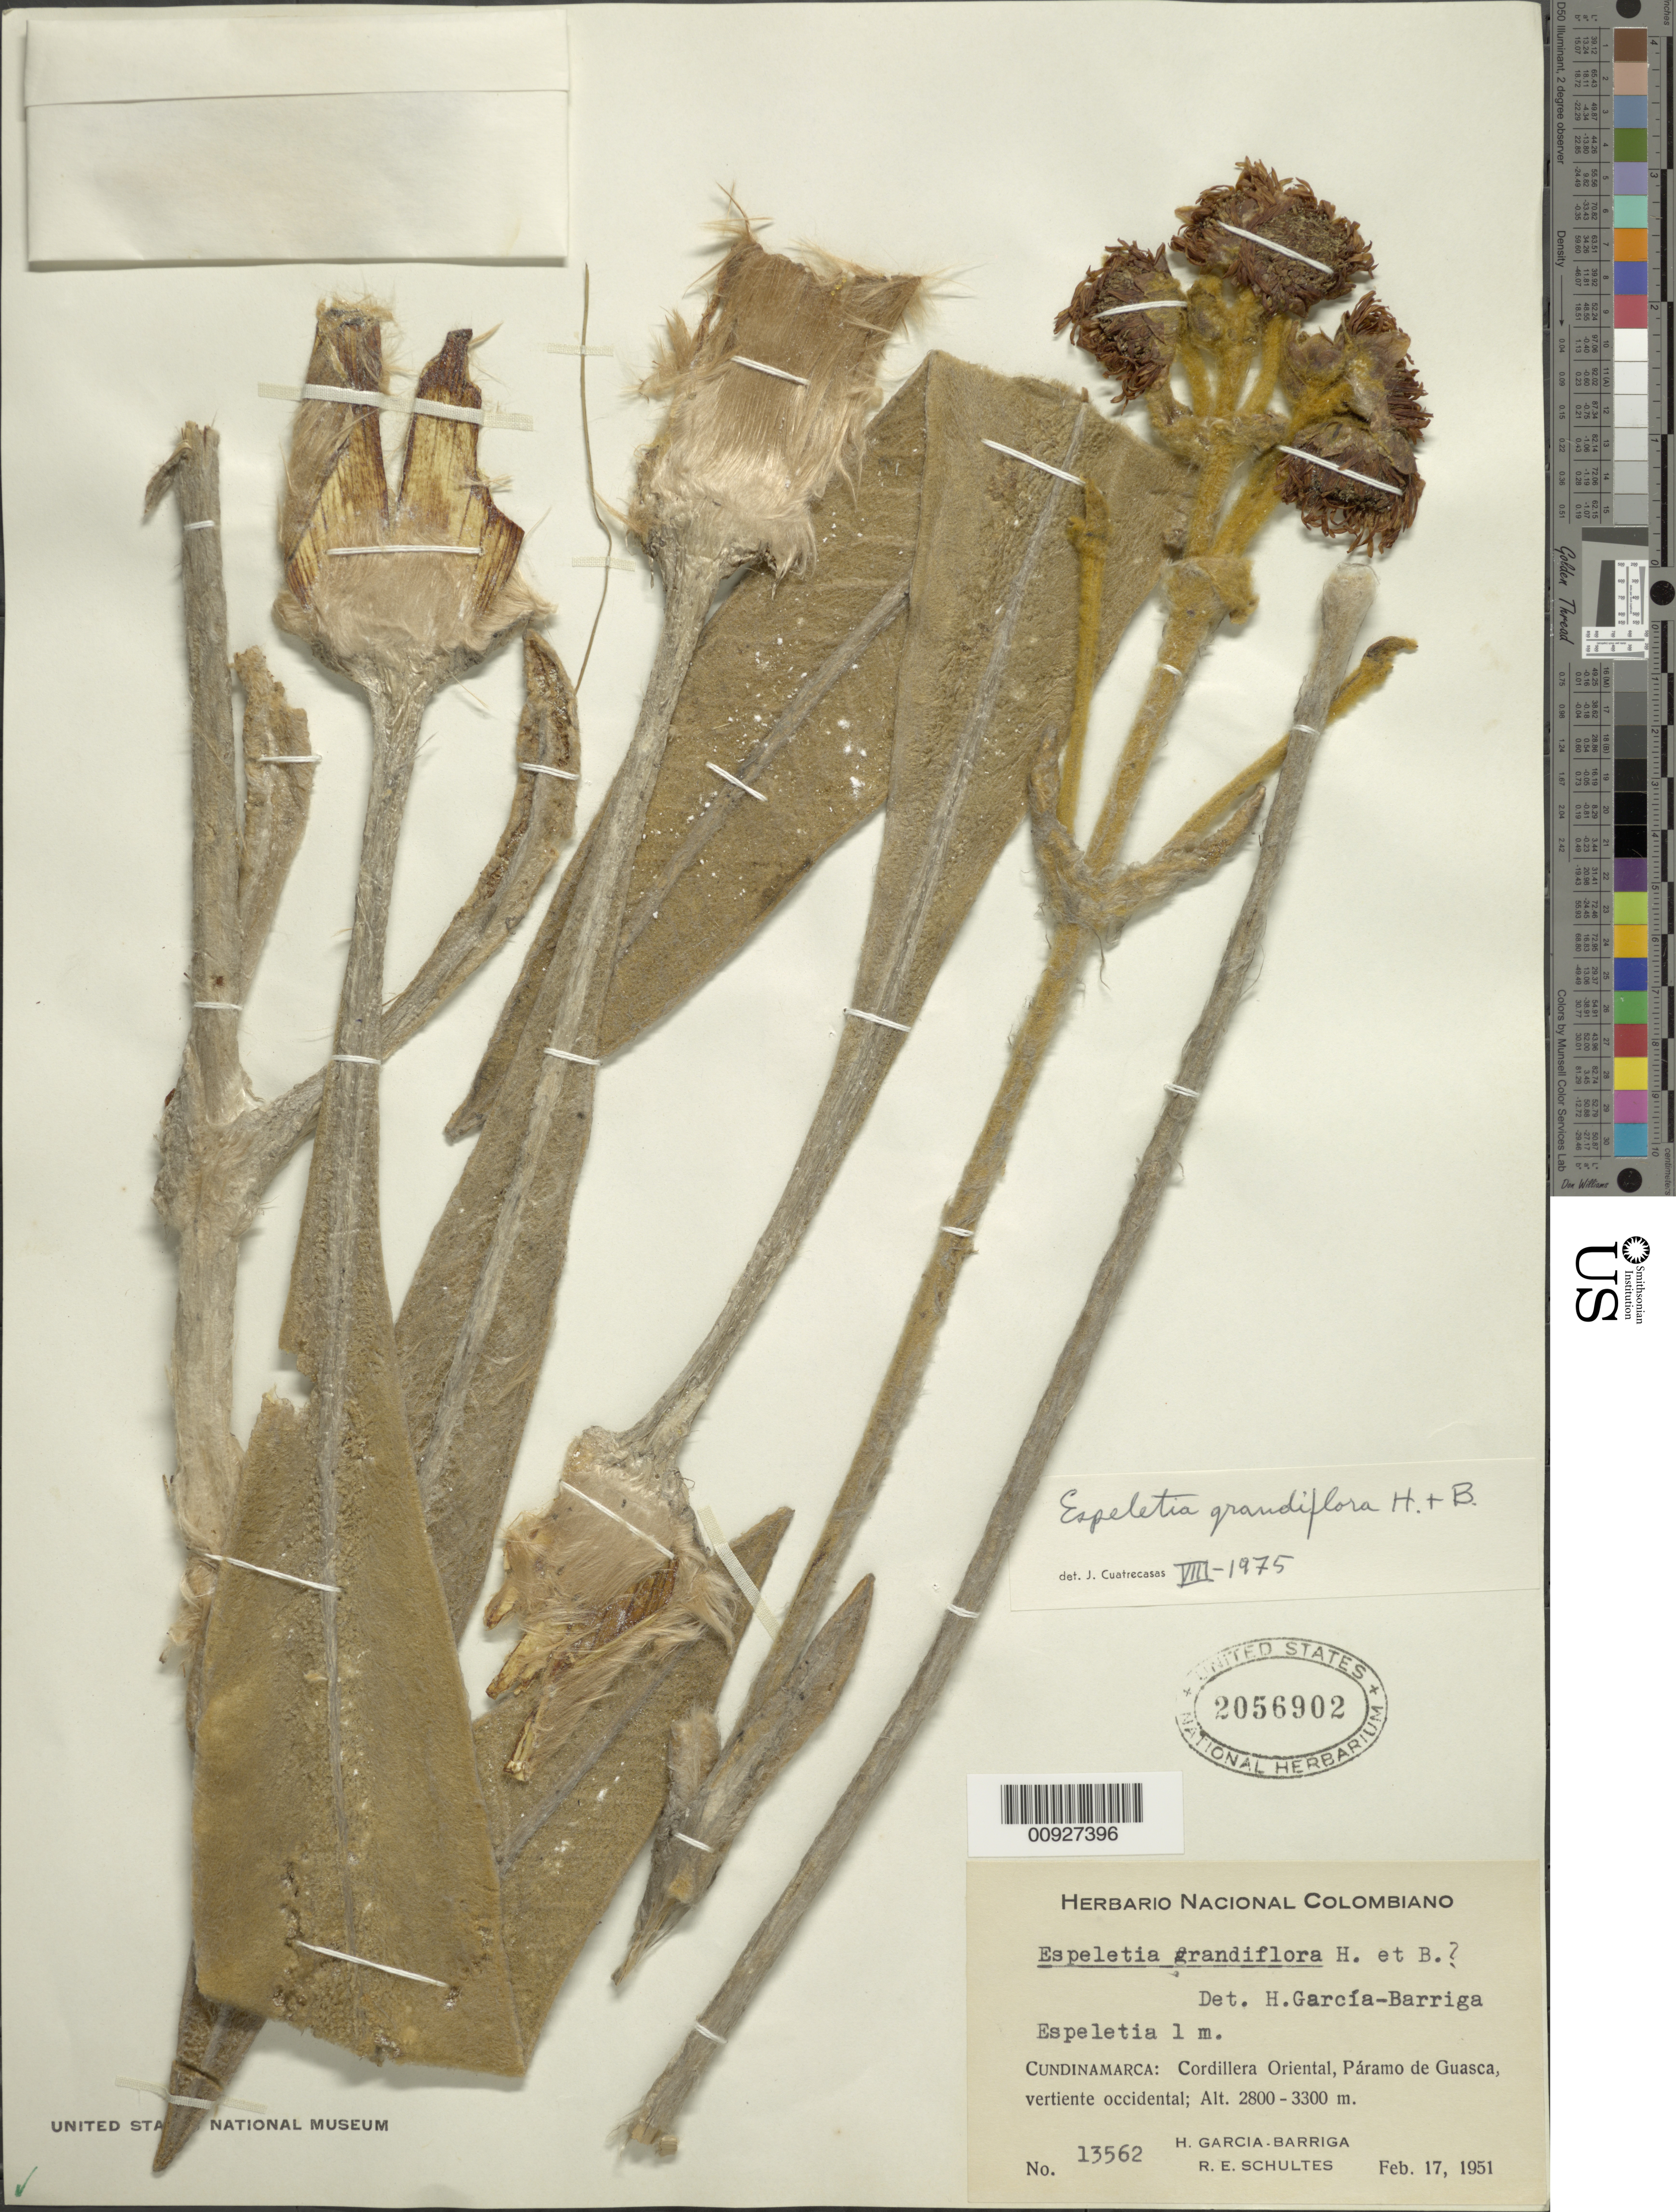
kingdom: Plantae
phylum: Tracheophyta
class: Magnoliopsida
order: Asterales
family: Asteraceae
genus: Espeletia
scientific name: Espeletia grandiflora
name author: Humb. & Bonpl.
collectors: H. García Barriga & R. E. Schultes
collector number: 13562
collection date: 1951-02-17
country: Colombia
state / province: Cundinamarca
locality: Páramo de Guasca. Cordillera Oriental, Páramo de Guasca, vertiente occidental.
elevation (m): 2800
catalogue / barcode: US 2056902